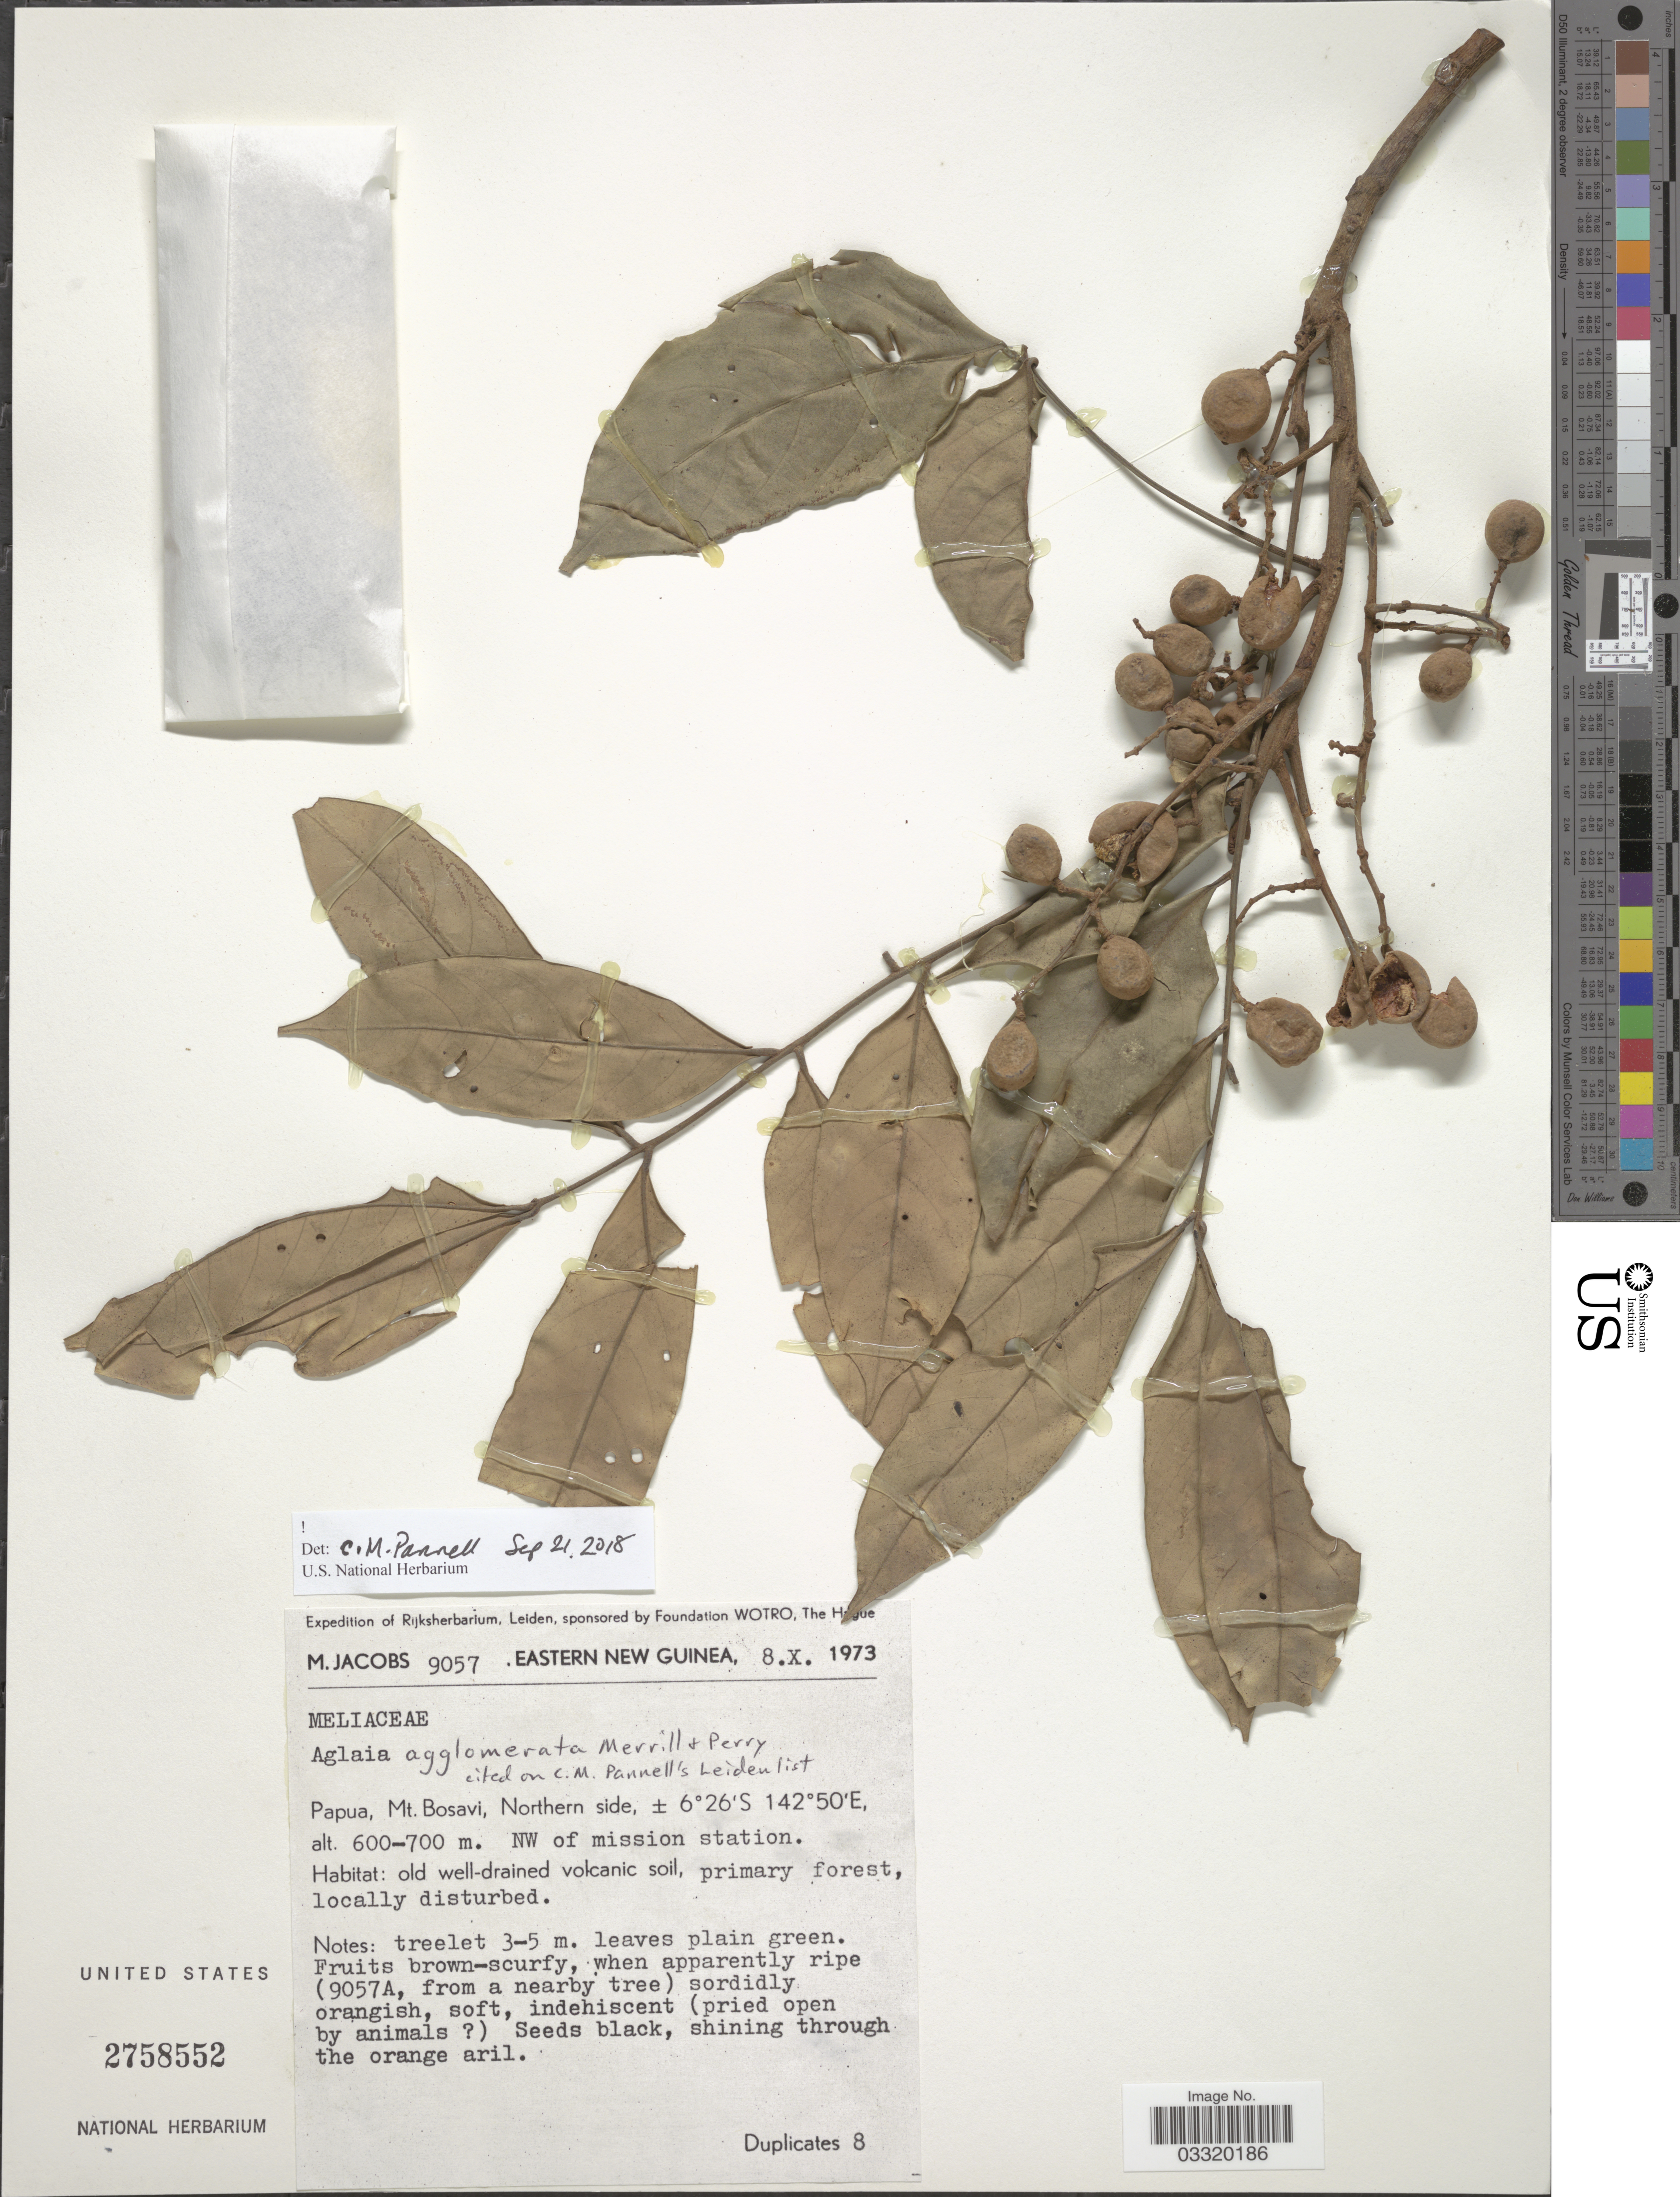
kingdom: Plantae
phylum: Tracheophyta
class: Magnoliopsida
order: Sapindales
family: Meliaceae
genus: Aglaia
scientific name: Aglaia agglomerata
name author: Merr. & L.M. Perry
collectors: M. Jacobs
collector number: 9057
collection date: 1973-10-08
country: Papua New Guinea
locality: Eastern New Guinea. Papua, Mt. Bosavi, Northern side. NW of mission station.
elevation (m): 600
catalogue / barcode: US 2758552